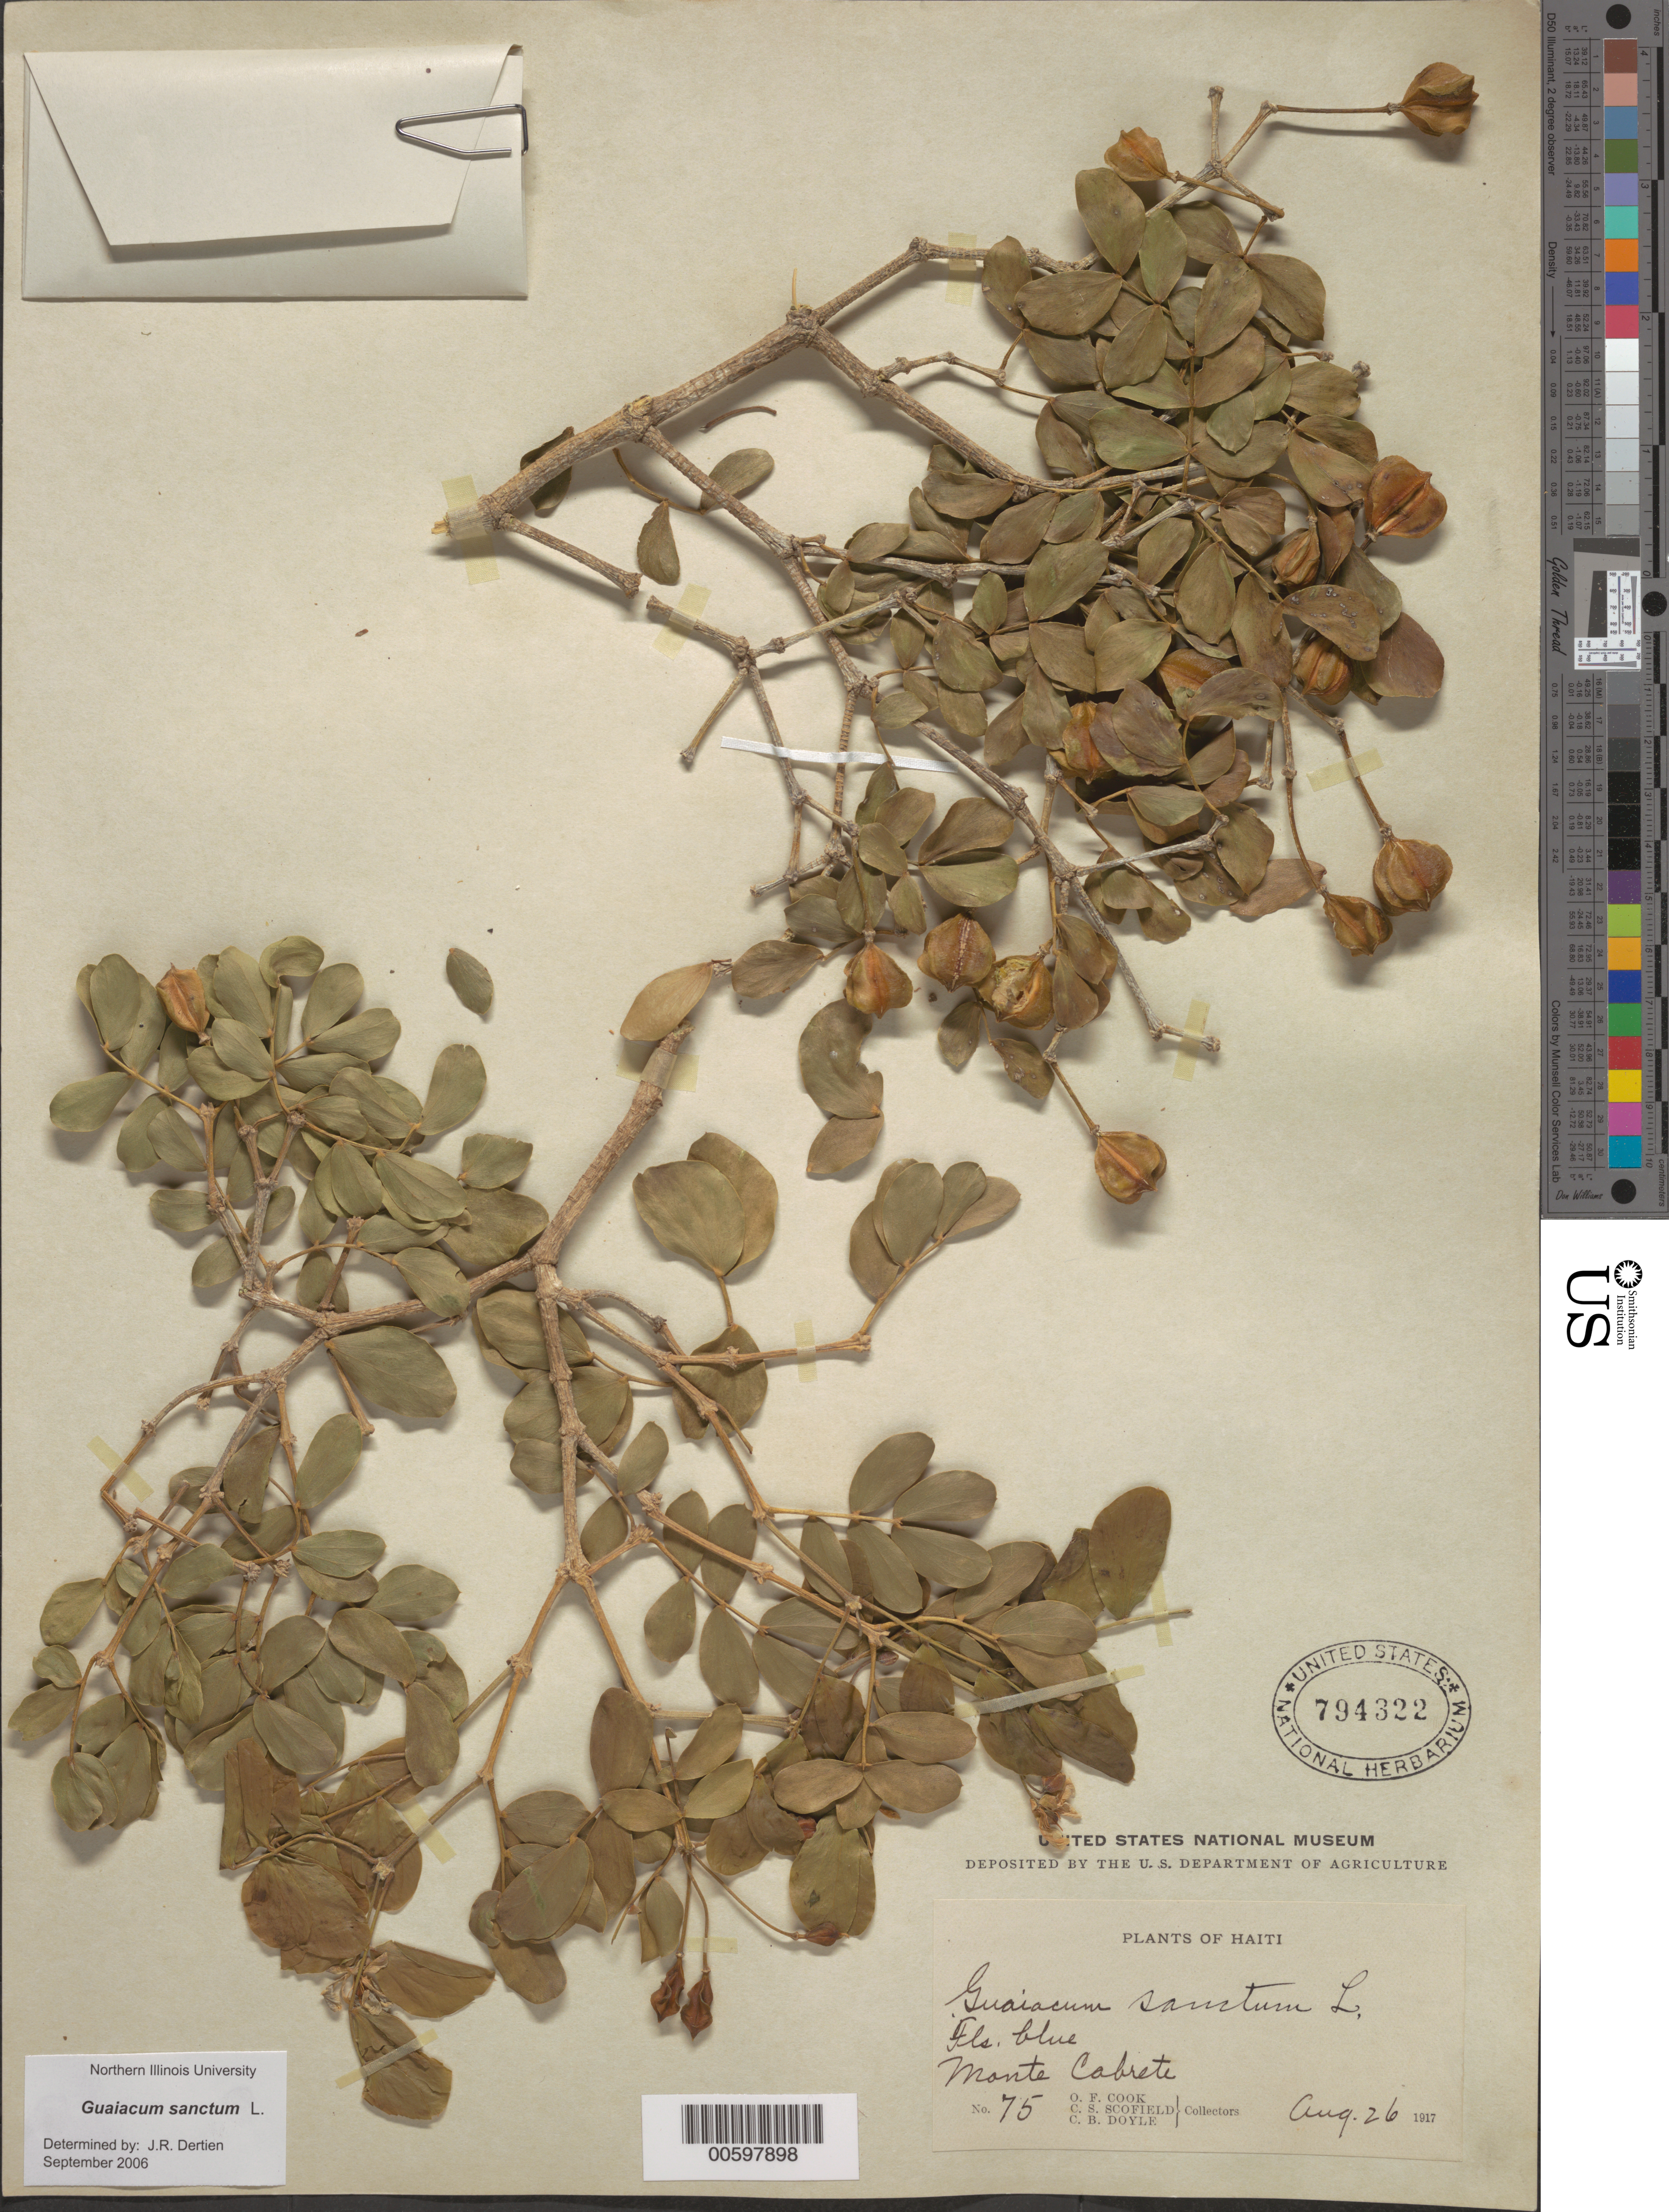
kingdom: Plantae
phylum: Tracheophyta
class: Magnoliopsida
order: Zygophyllales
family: Zygophyllaceae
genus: Guaiacum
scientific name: Guaiacum sanctum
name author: L.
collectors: O. F. Cook, C. Scofield & C. Doyle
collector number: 75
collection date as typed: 26 Aug 1917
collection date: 1917-08-26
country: Haiti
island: Hispaniola Island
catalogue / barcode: US 794322